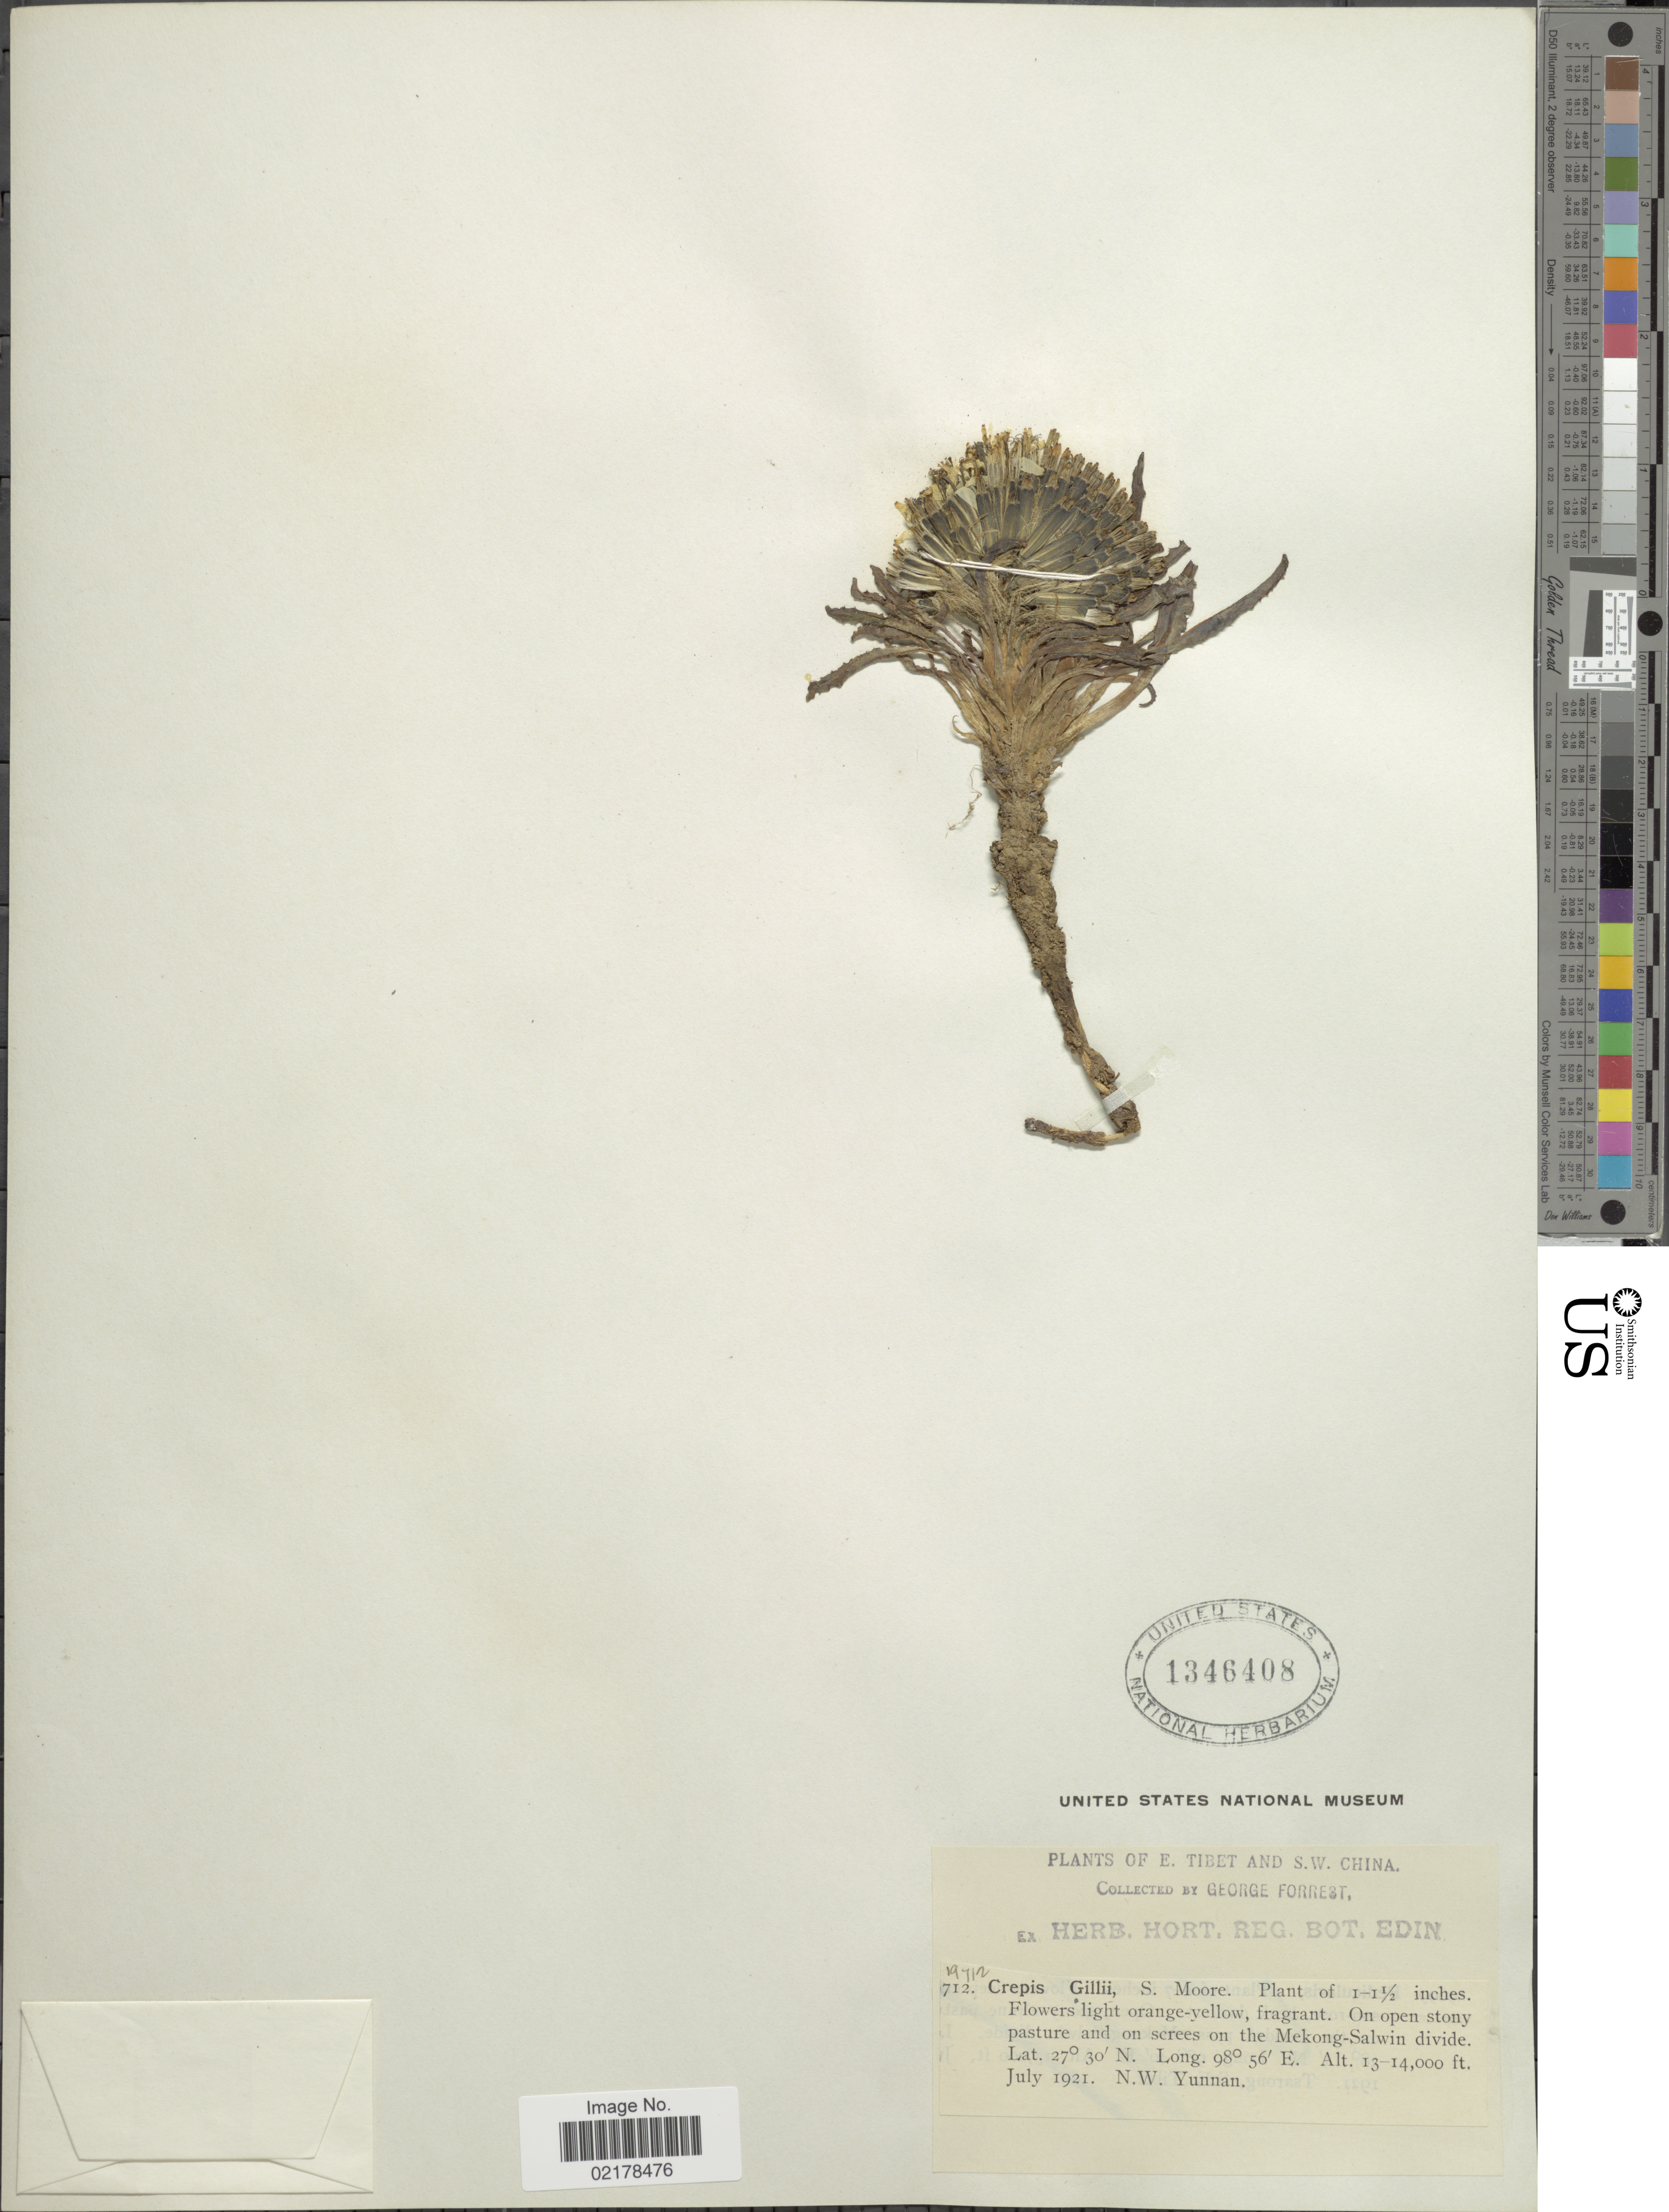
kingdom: Plantae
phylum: Tracheophyta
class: Magnoliopsida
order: Asterales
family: Asteraceae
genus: Soroseris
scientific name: Soroseris hookeriana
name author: Stebbins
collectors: G. Forrest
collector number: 19712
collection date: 1921-07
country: China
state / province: Yunnan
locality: E.Tibet and S.W. China, On open stony pasture and on screes on the Mekong-Salwin divide, N.W. Yunnan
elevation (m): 3962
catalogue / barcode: US 1346408